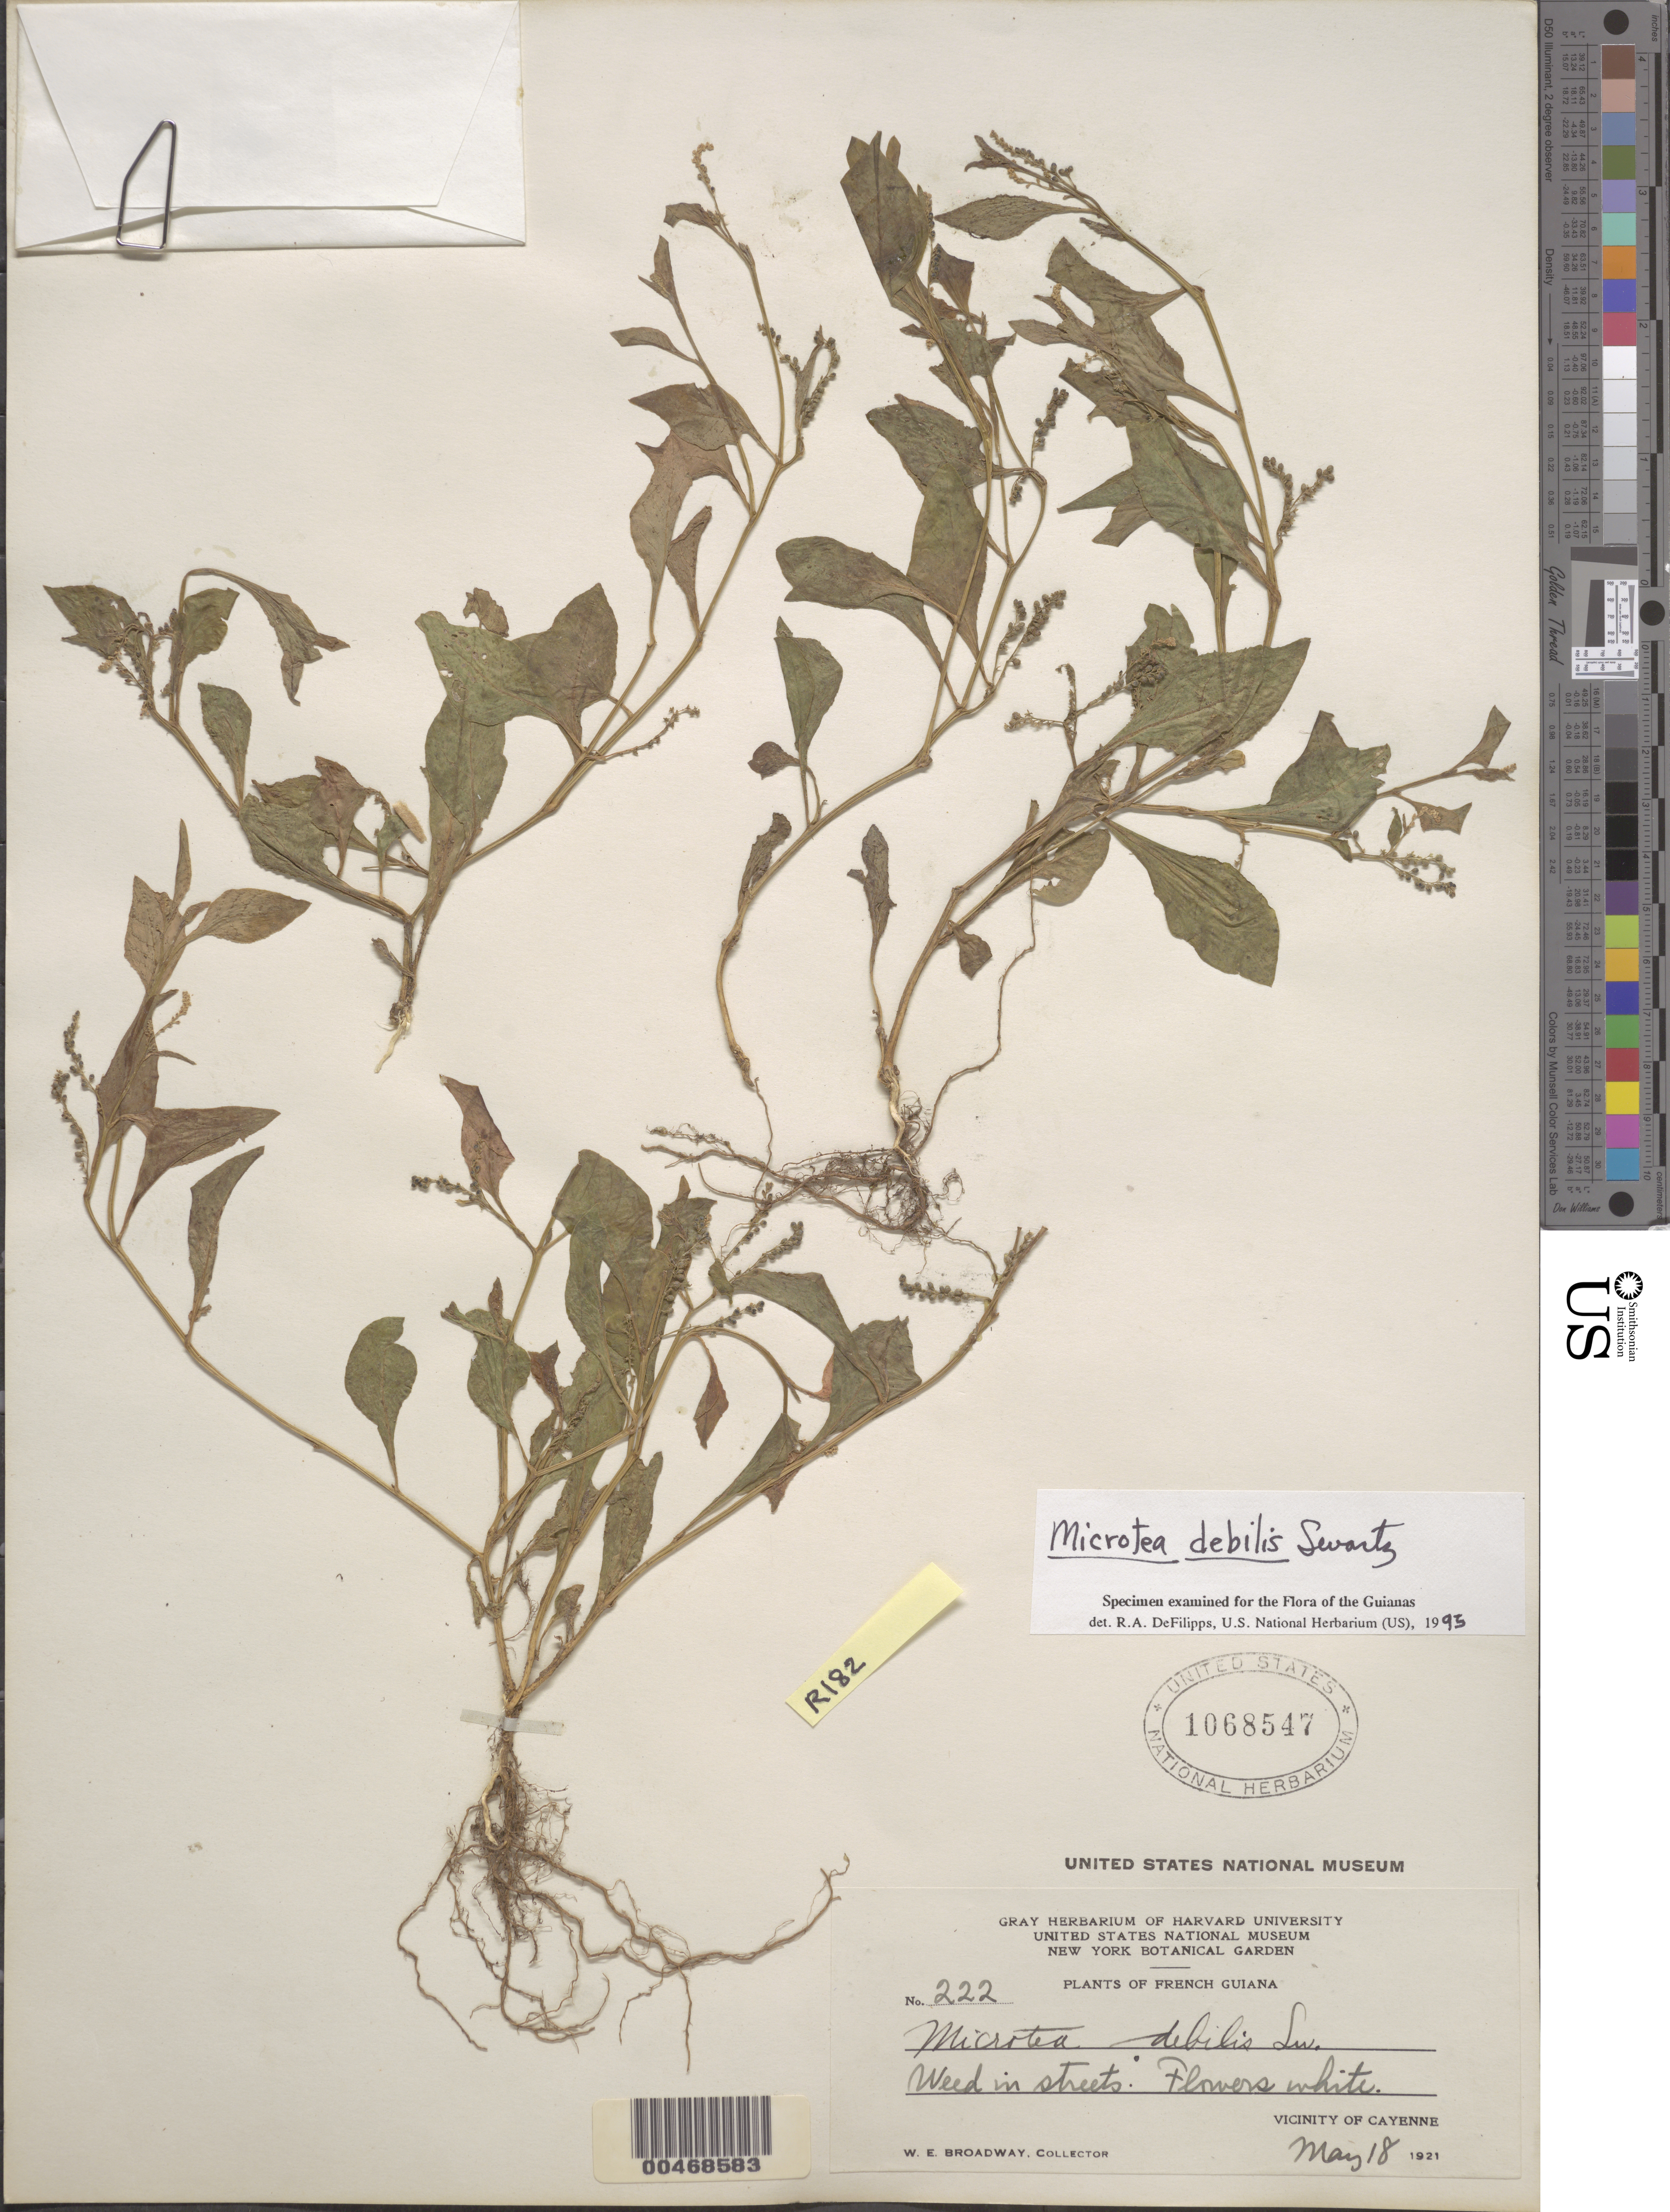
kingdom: Plantae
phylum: Tracheophyta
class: Magnoliopsida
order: Caryophyllales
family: Microteaceae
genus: Microtea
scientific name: Microtea debilis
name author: Sw.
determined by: DeFilipps, R. A.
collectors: W. E. Broadway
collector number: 222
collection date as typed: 18 May 1921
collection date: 1921-05-18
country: French Guiana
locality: Vicinity of Cayenne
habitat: In streets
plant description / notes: NY, US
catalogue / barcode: US 1068547